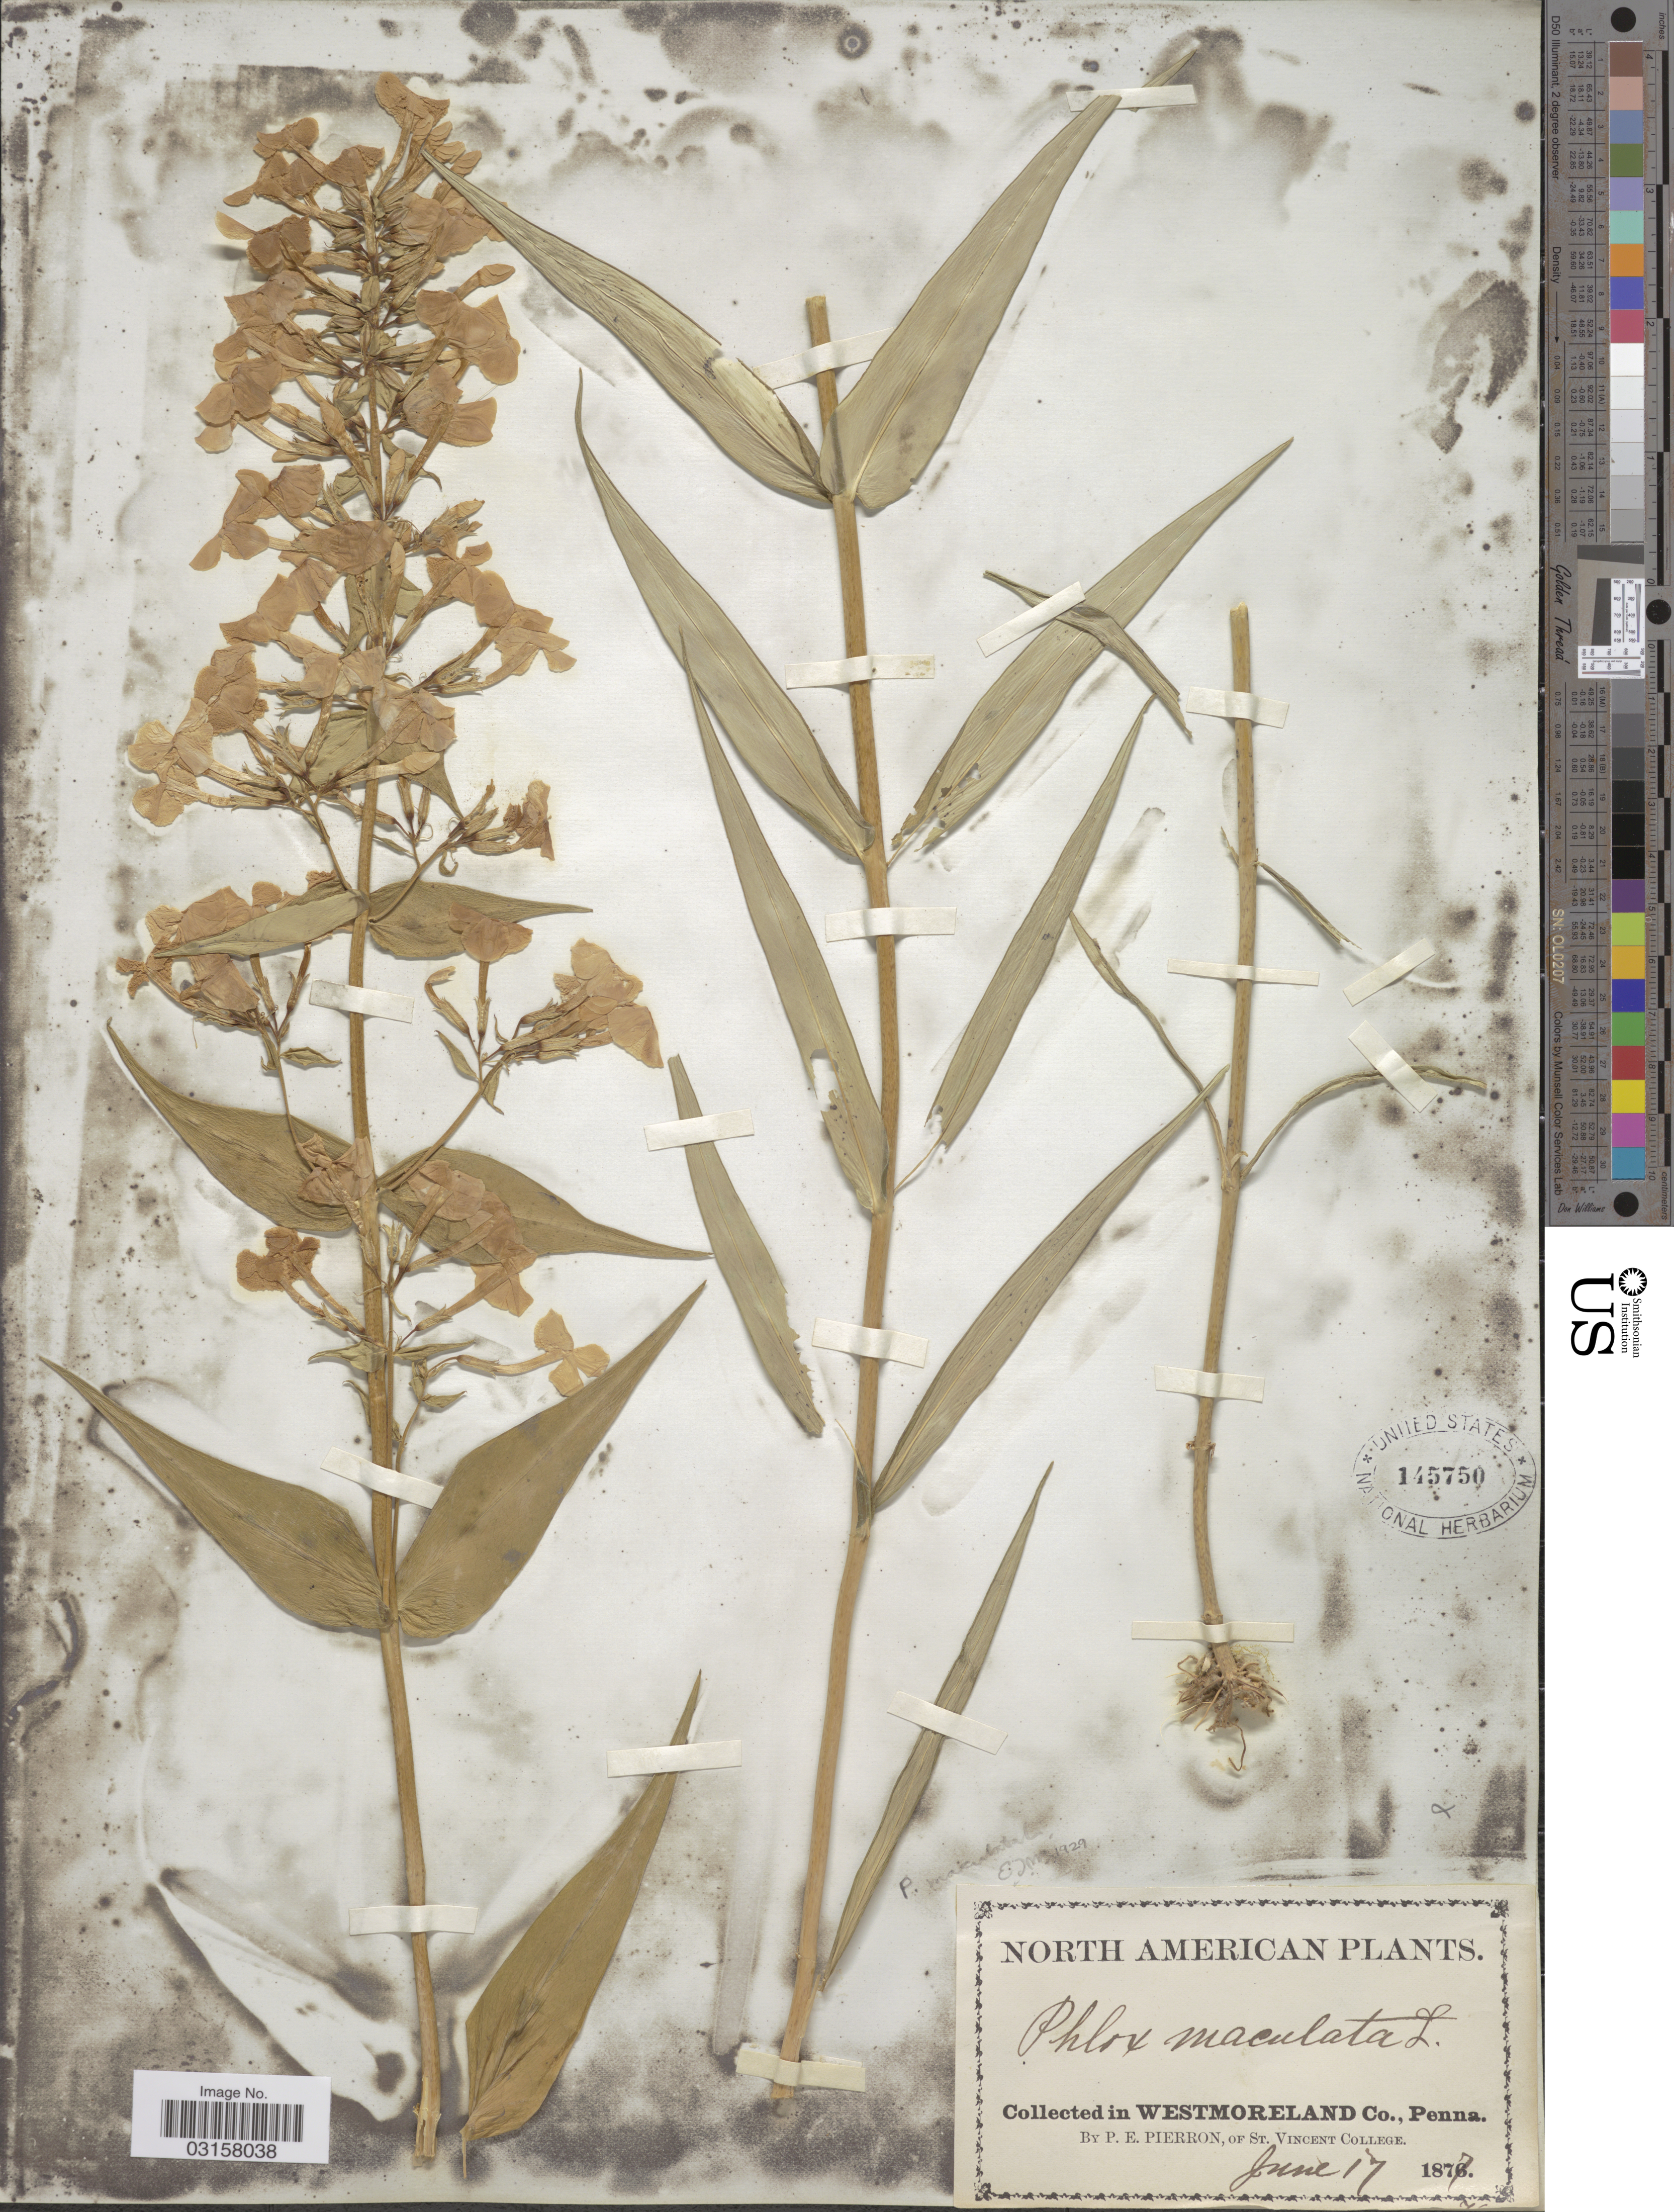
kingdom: Plantae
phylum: Tracheophyta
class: Magnoliopsida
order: Ericales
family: Polemoniaceae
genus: Phlox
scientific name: Phlox maculata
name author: L.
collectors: P. Pierron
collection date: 1877-06-17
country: United States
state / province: Pennsylvania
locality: In Westmoreland Co.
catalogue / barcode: US 145750